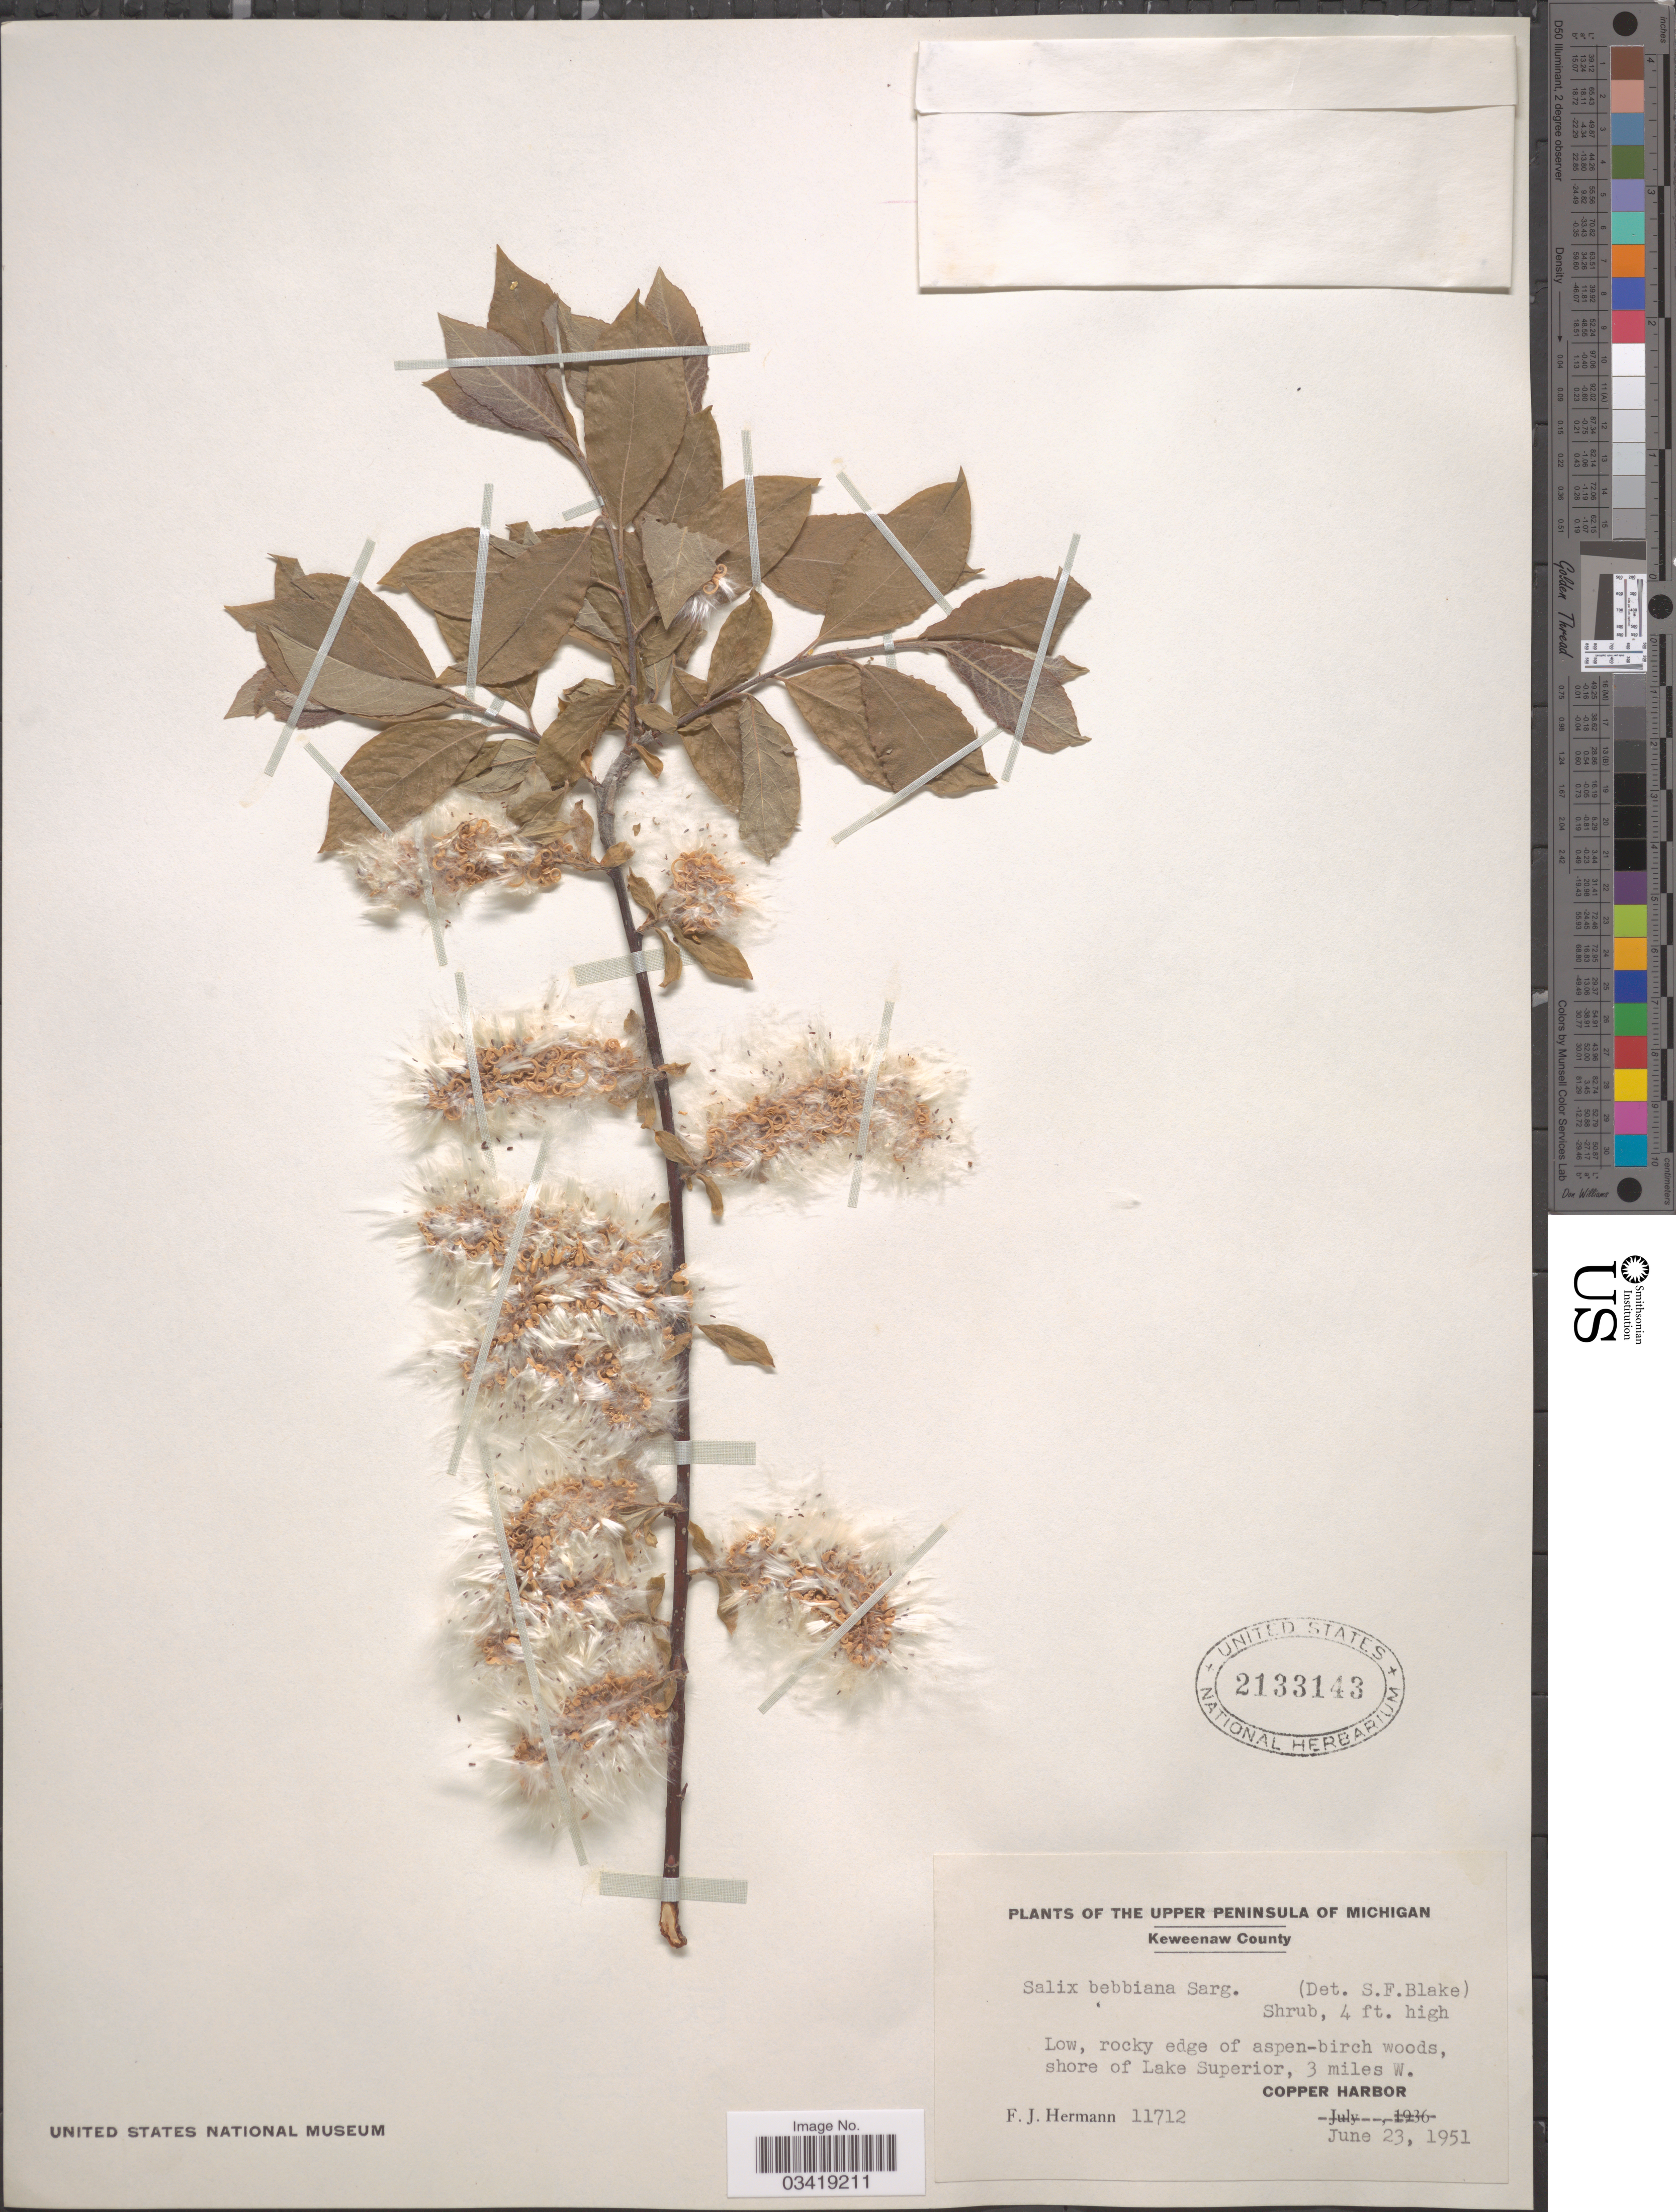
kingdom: Plantae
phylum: Tracheophyta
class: Magnoliopsida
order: Malpighiales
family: Salicaceae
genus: Salix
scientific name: Salix bebbiana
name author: Sarg.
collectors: F. J. Hermann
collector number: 11712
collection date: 1951-06-23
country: United States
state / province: Michigan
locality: The Upper Peninsula of Michigan. Keweenaw County. Shore of Lake Superior, 3 miles W. Copper Harbor.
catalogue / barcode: US 2133143